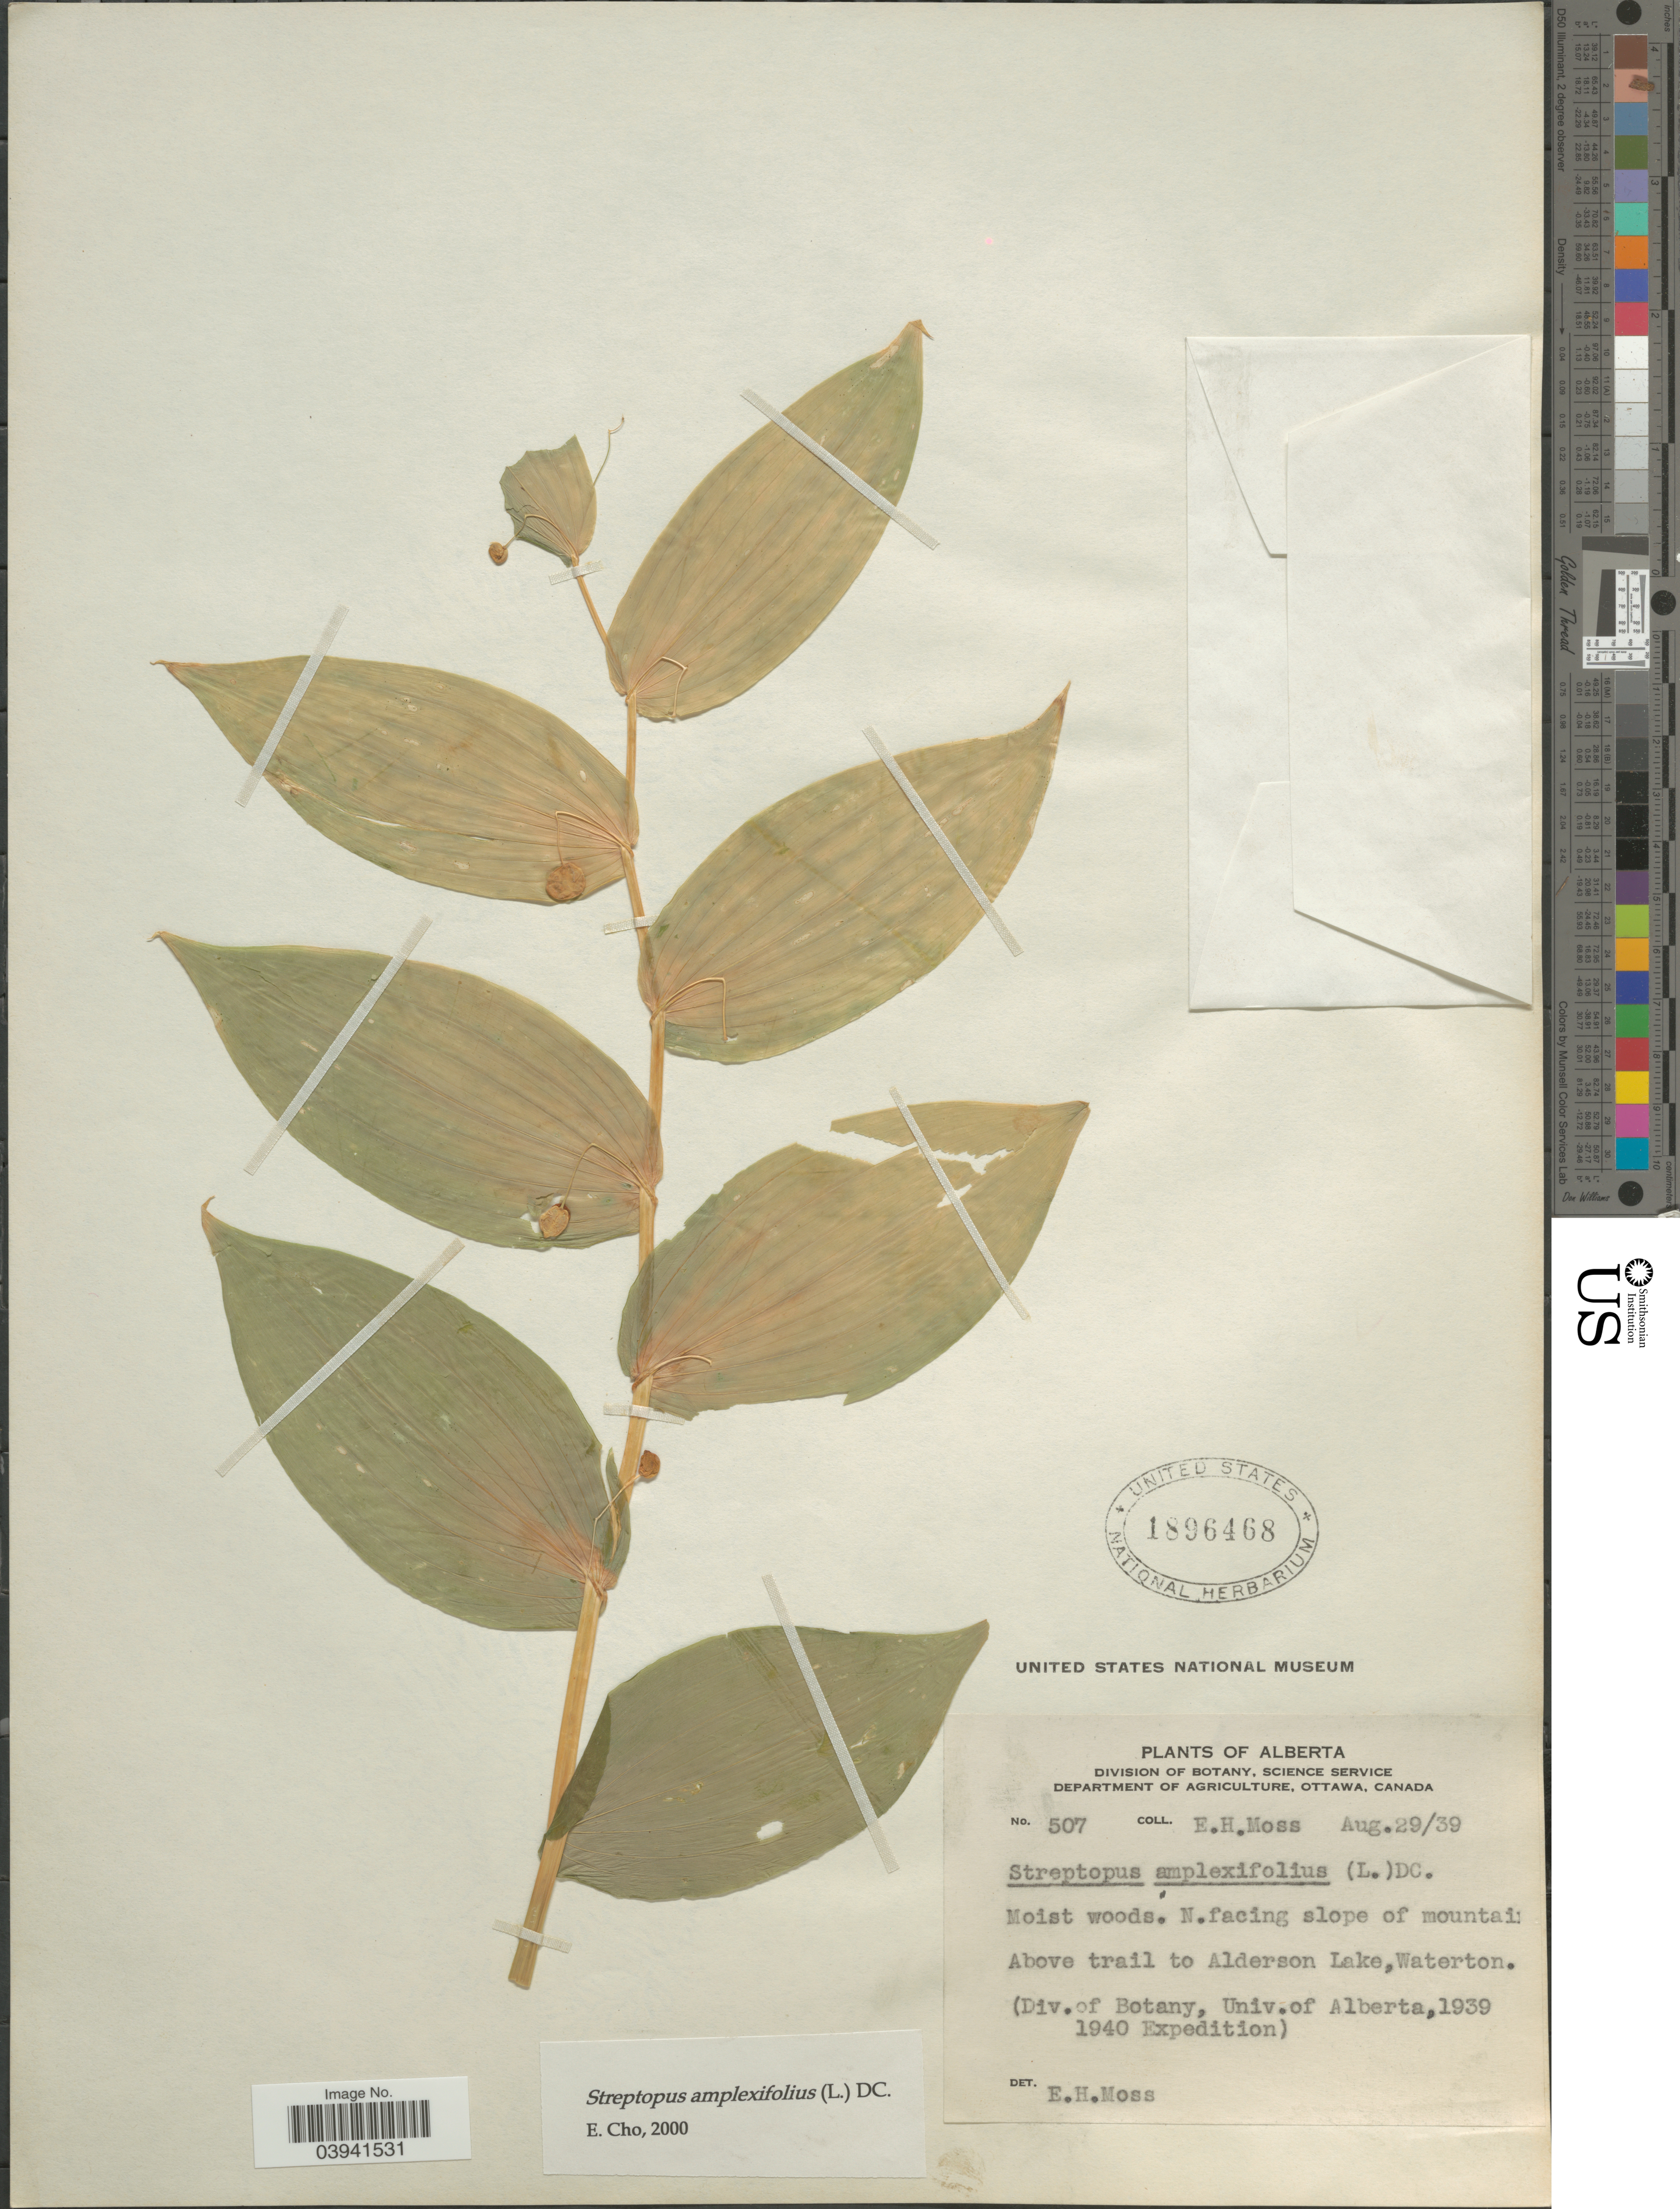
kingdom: Plantae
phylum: Tracheophyta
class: Liliopsida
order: Liliales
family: Liliaceae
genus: Streptopus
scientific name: Streptopus amplexifolius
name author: (L.) DC.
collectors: E. Moss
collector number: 507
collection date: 1939-08-29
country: Canada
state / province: Alberta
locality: N.facing slope of mountain, above trail to Alderson Lake, Waterton.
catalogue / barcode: US 1896468